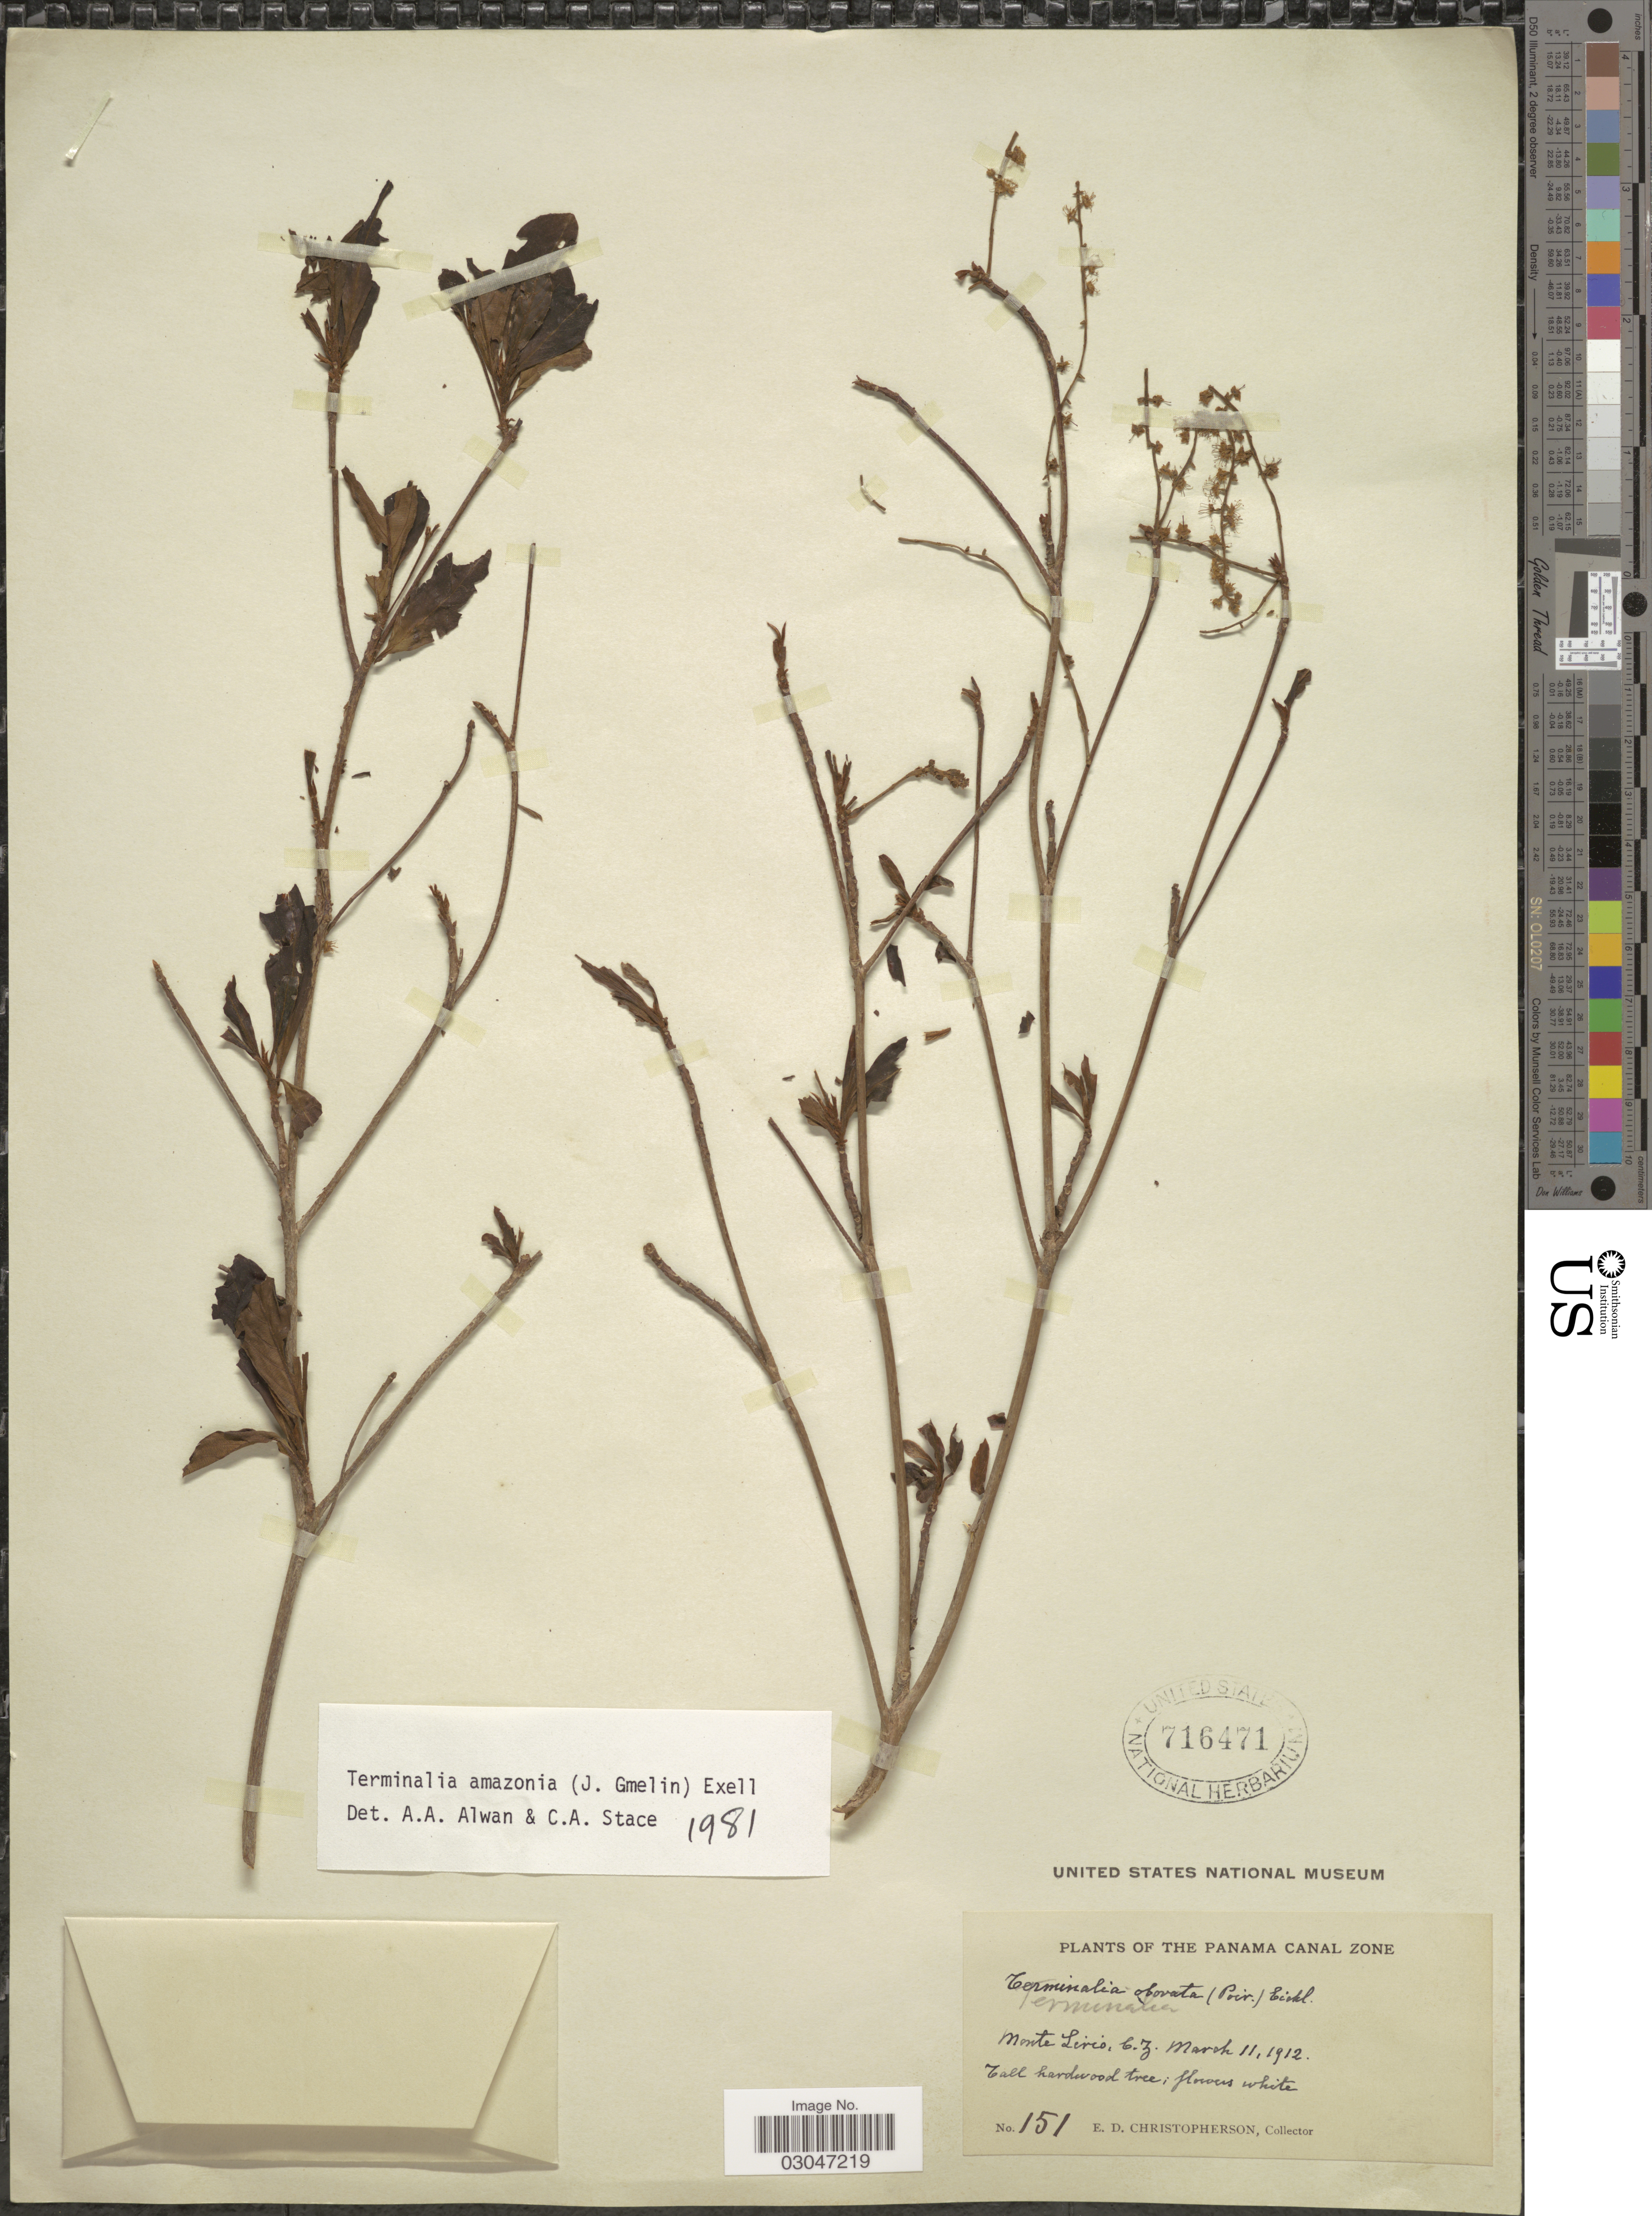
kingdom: Plantae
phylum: Tracheophyta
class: Magnoliopsida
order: Myrtales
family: Combretaceae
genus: Terminalia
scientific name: Terminalia amazonia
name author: (J.F. Gmel.) Exell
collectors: E. Christopherson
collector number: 151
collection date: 1912-03-11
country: Panama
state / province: Colón / Panamá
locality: The Panama Canal Zone, Monte Lirio, C.Z.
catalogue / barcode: US 716471